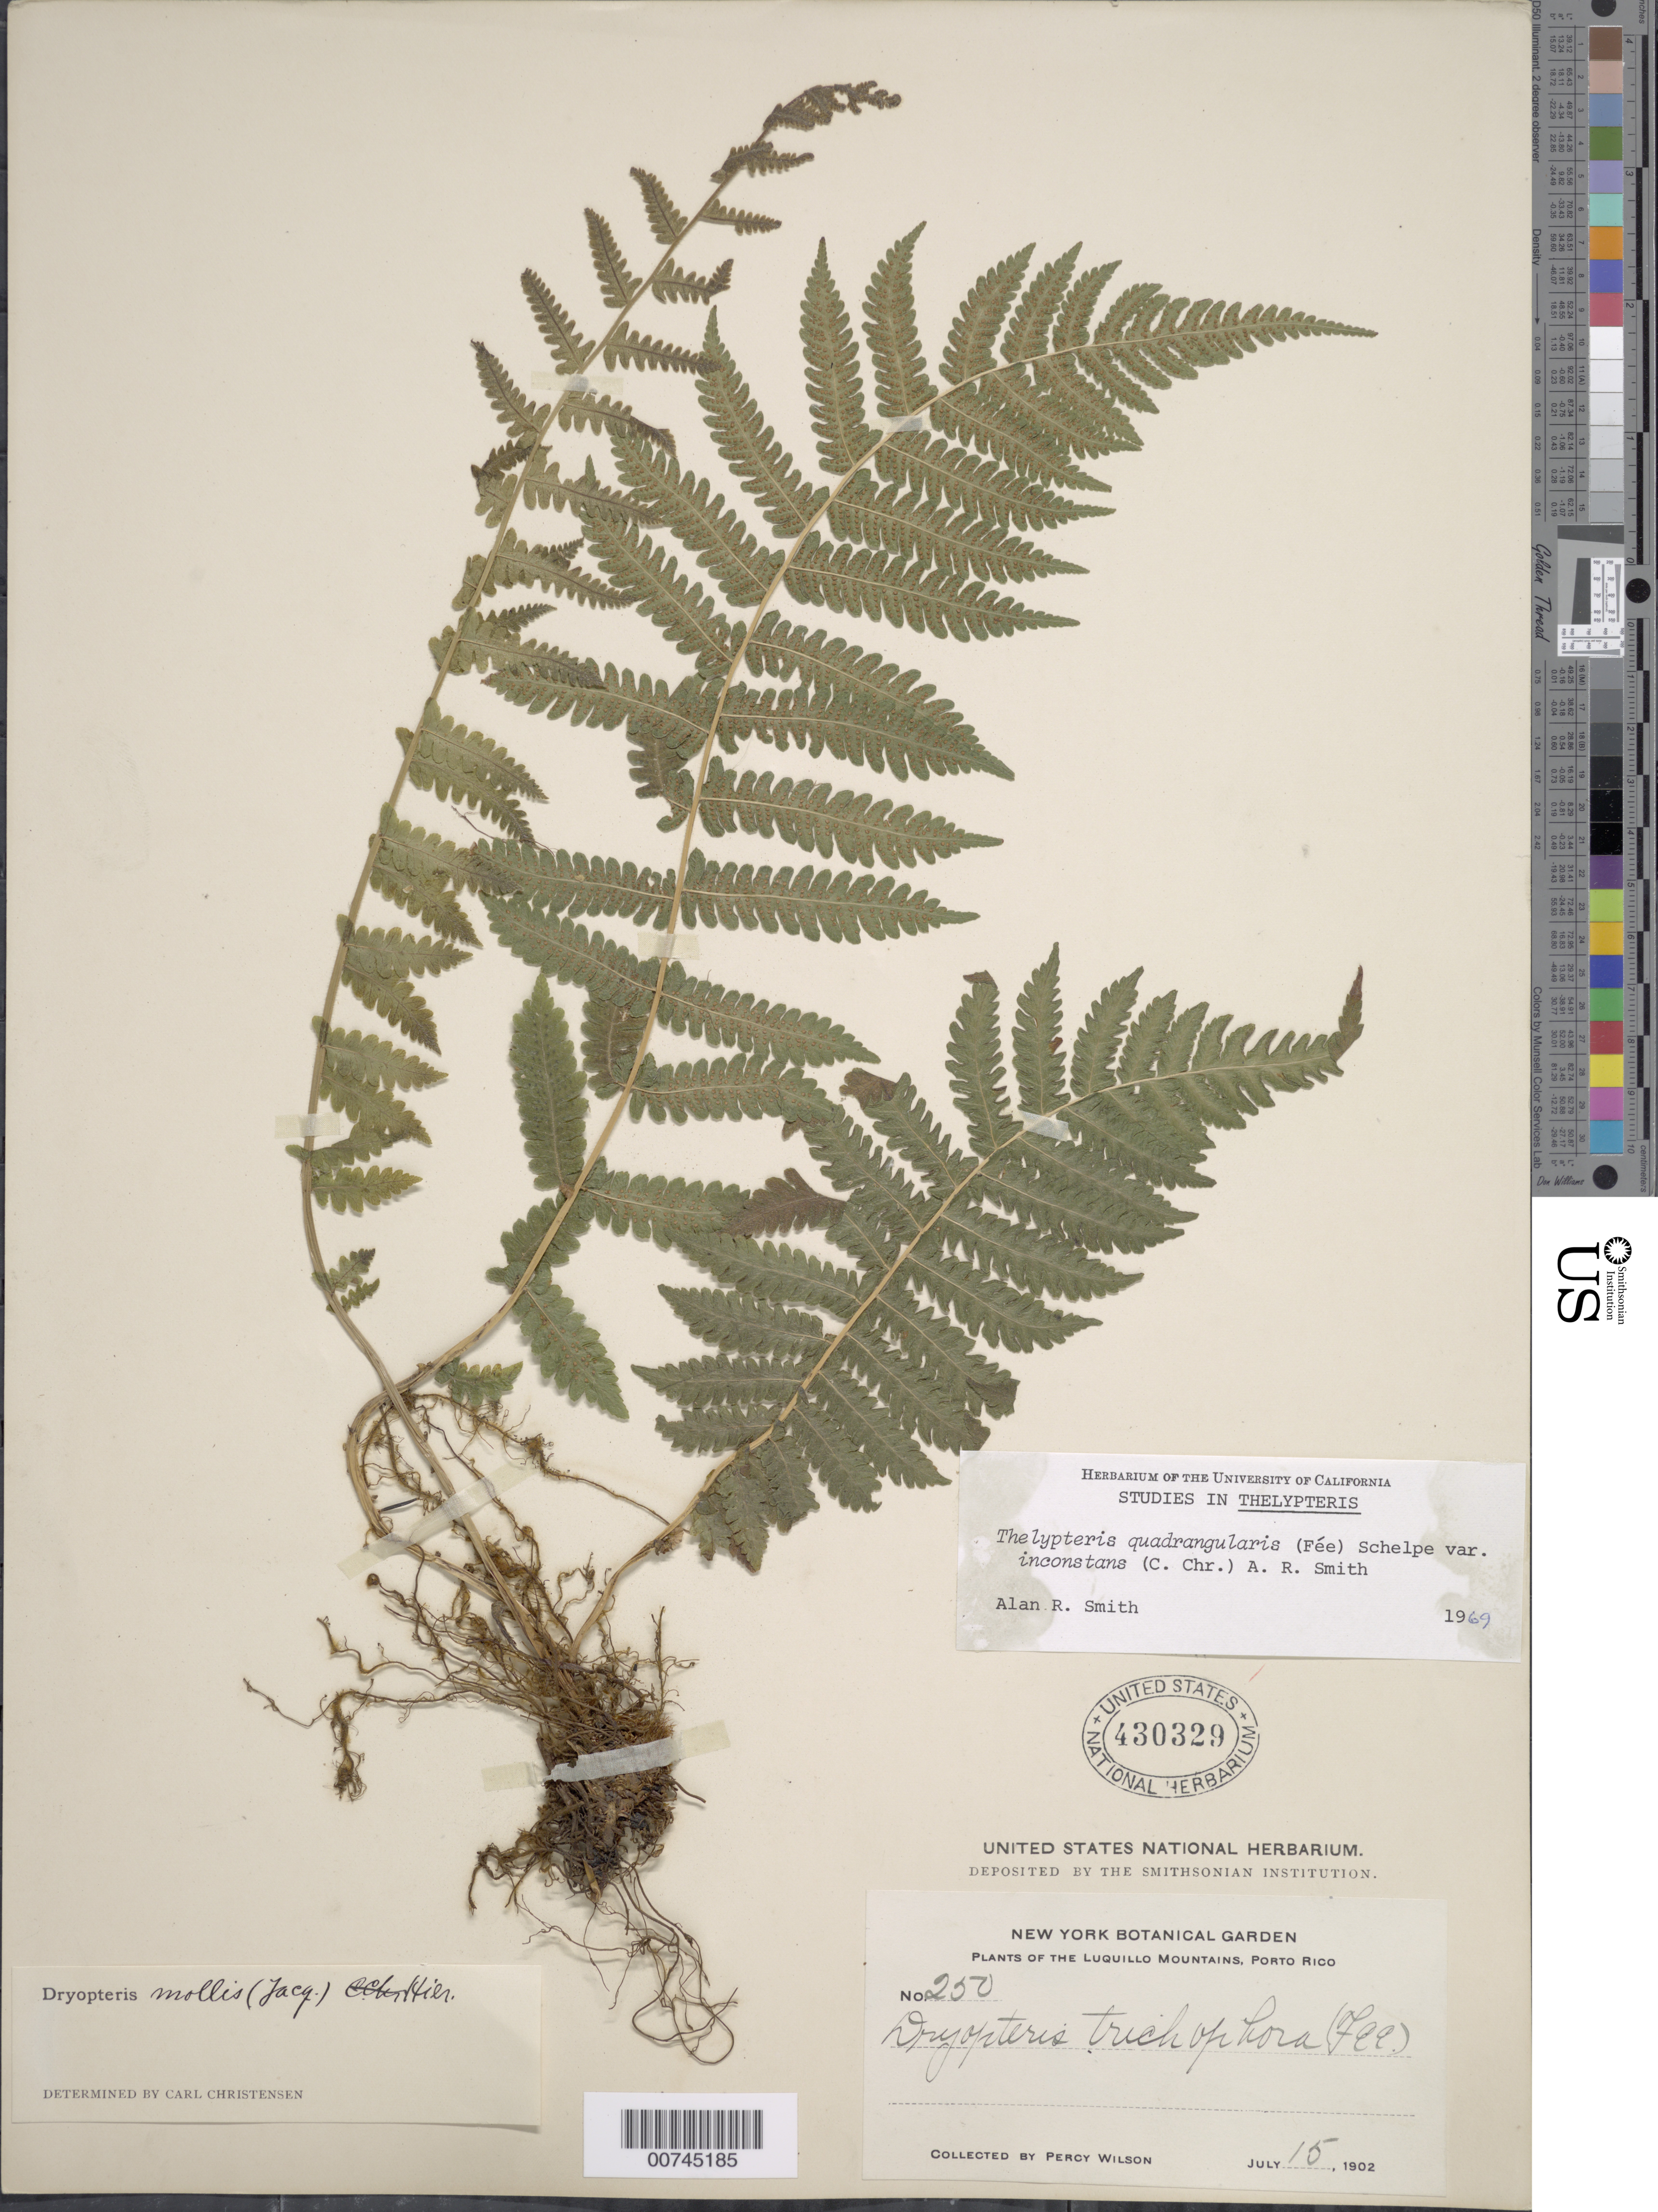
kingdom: Plantae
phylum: Tracheophyta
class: Polypodiopsida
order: Polypodiales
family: Thelypteridaceae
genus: Christella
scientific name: Christella hispidula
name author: (Decne.) Holttum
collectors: P. Wilson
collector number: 250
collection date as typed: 15 Jul 1902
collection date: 1902-07-15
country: Puerto Rico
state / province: Luquillo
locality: Luquillo Mountains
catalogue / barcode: US 430329